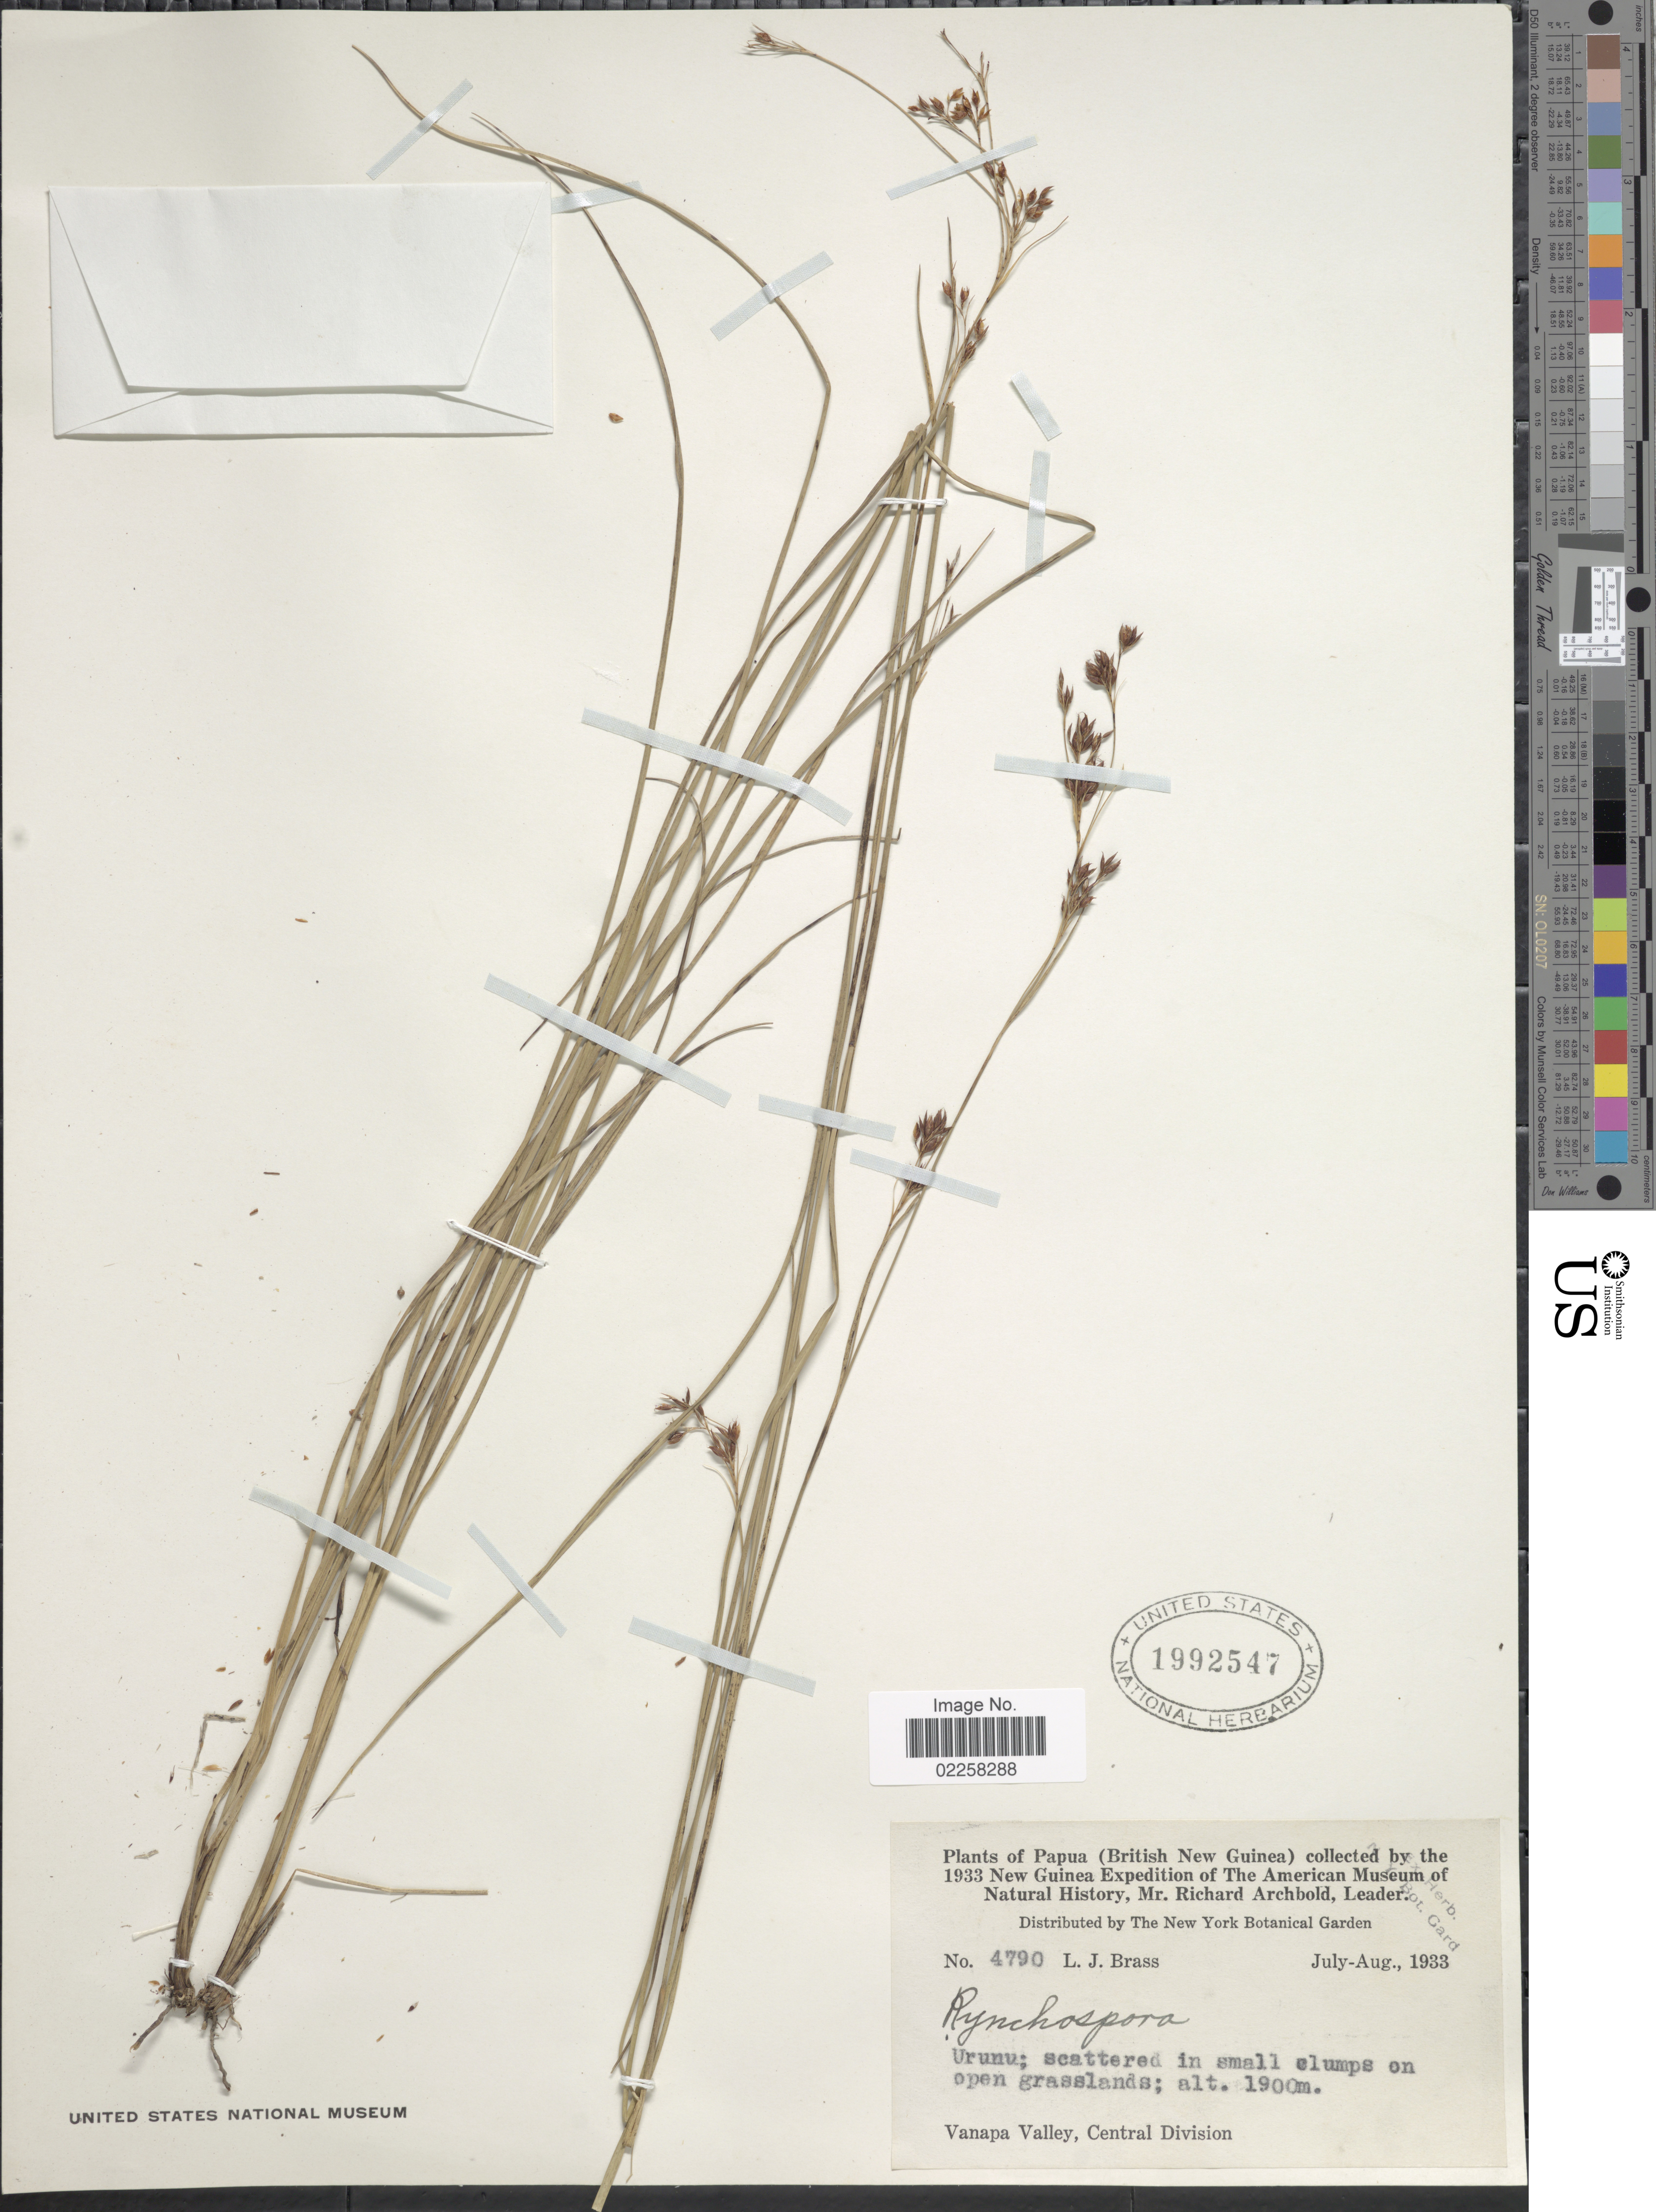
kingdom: Plantae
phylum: Tracheophyta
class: Liliopsida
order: Poales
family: Cyperaceae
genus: Rhynchospora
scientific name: Rhynchospora sp.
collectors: L. J. Brass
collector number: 4790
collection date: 1933-07/1933-08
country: Papua New Guinea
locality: Papua (British New Guinea) Vanapa Valley, Central Division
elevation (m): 1900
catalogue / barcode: US 1992547